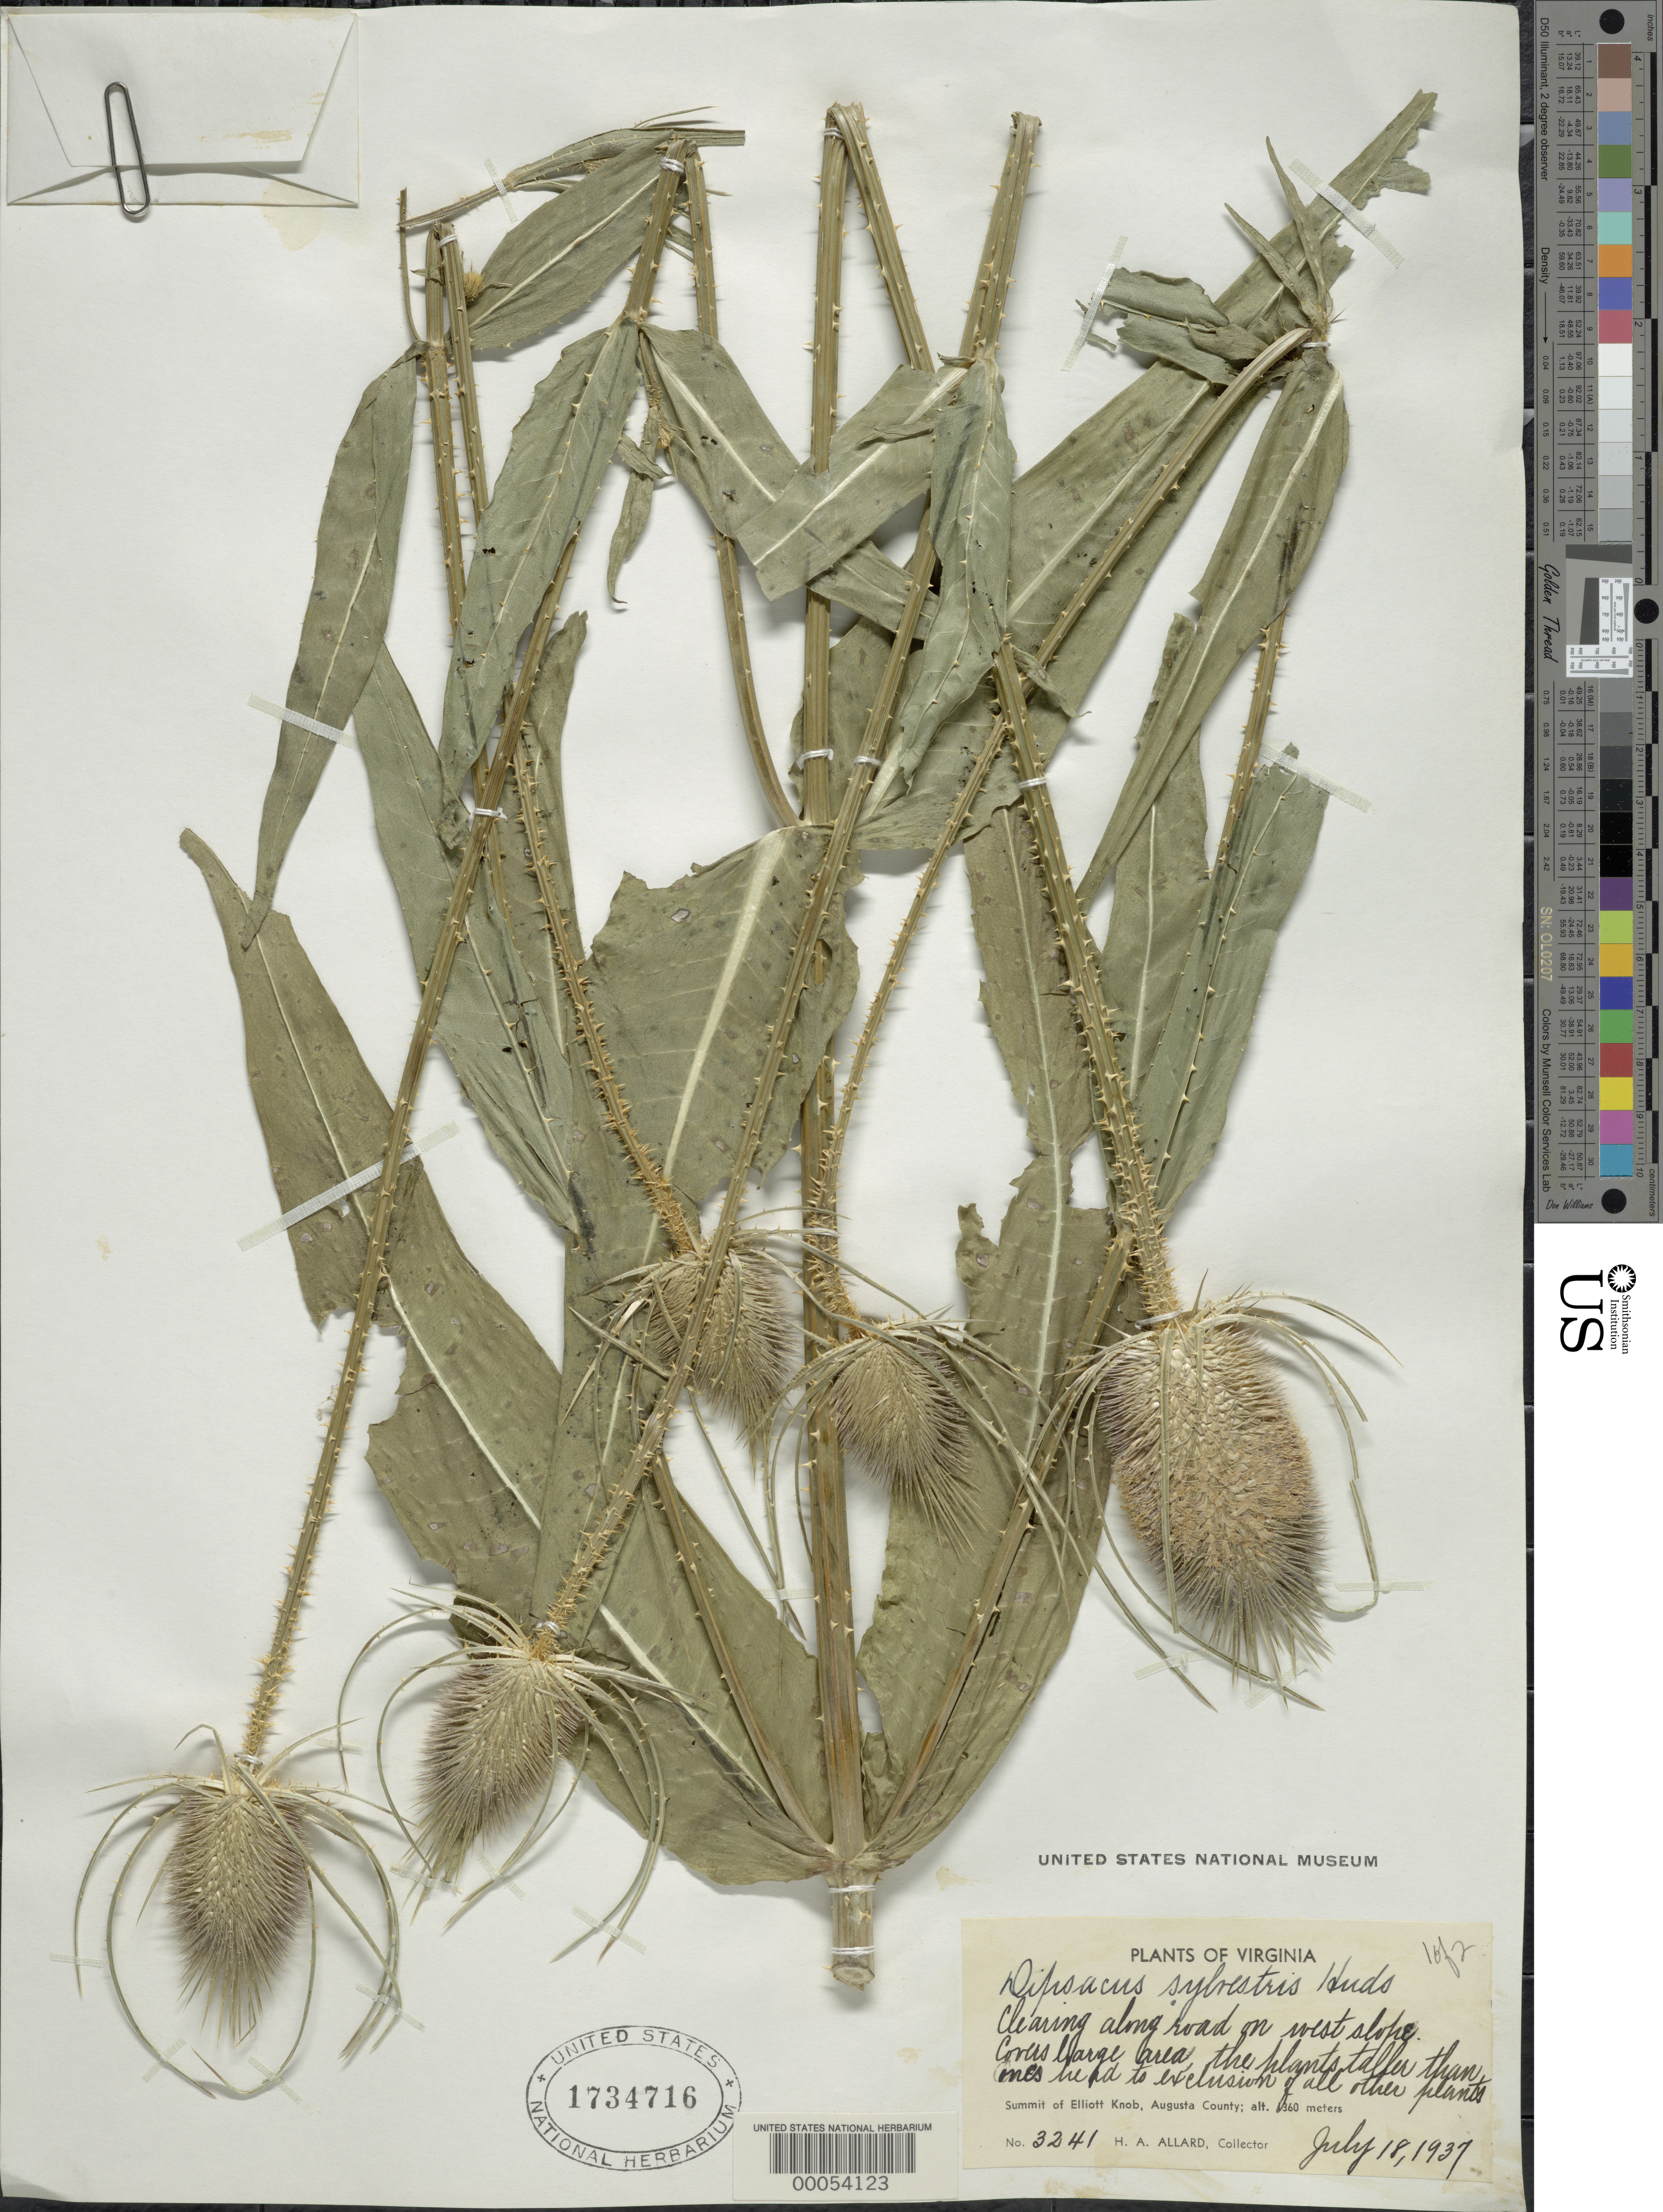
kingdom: Plantae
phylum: Tracheophyta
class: Magnoliopsida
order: Dipsacales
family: Caprifoliaceae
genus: Dipsacus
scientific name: Dipsacus sylvestris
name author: Huds.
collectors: H. A. Allard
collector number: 3241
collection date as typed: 18 Jul 1937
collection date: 1937-07-18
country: United States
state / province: Virginia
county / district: Augusta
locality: Summit of Elliott Knob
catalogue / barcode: US 1734716